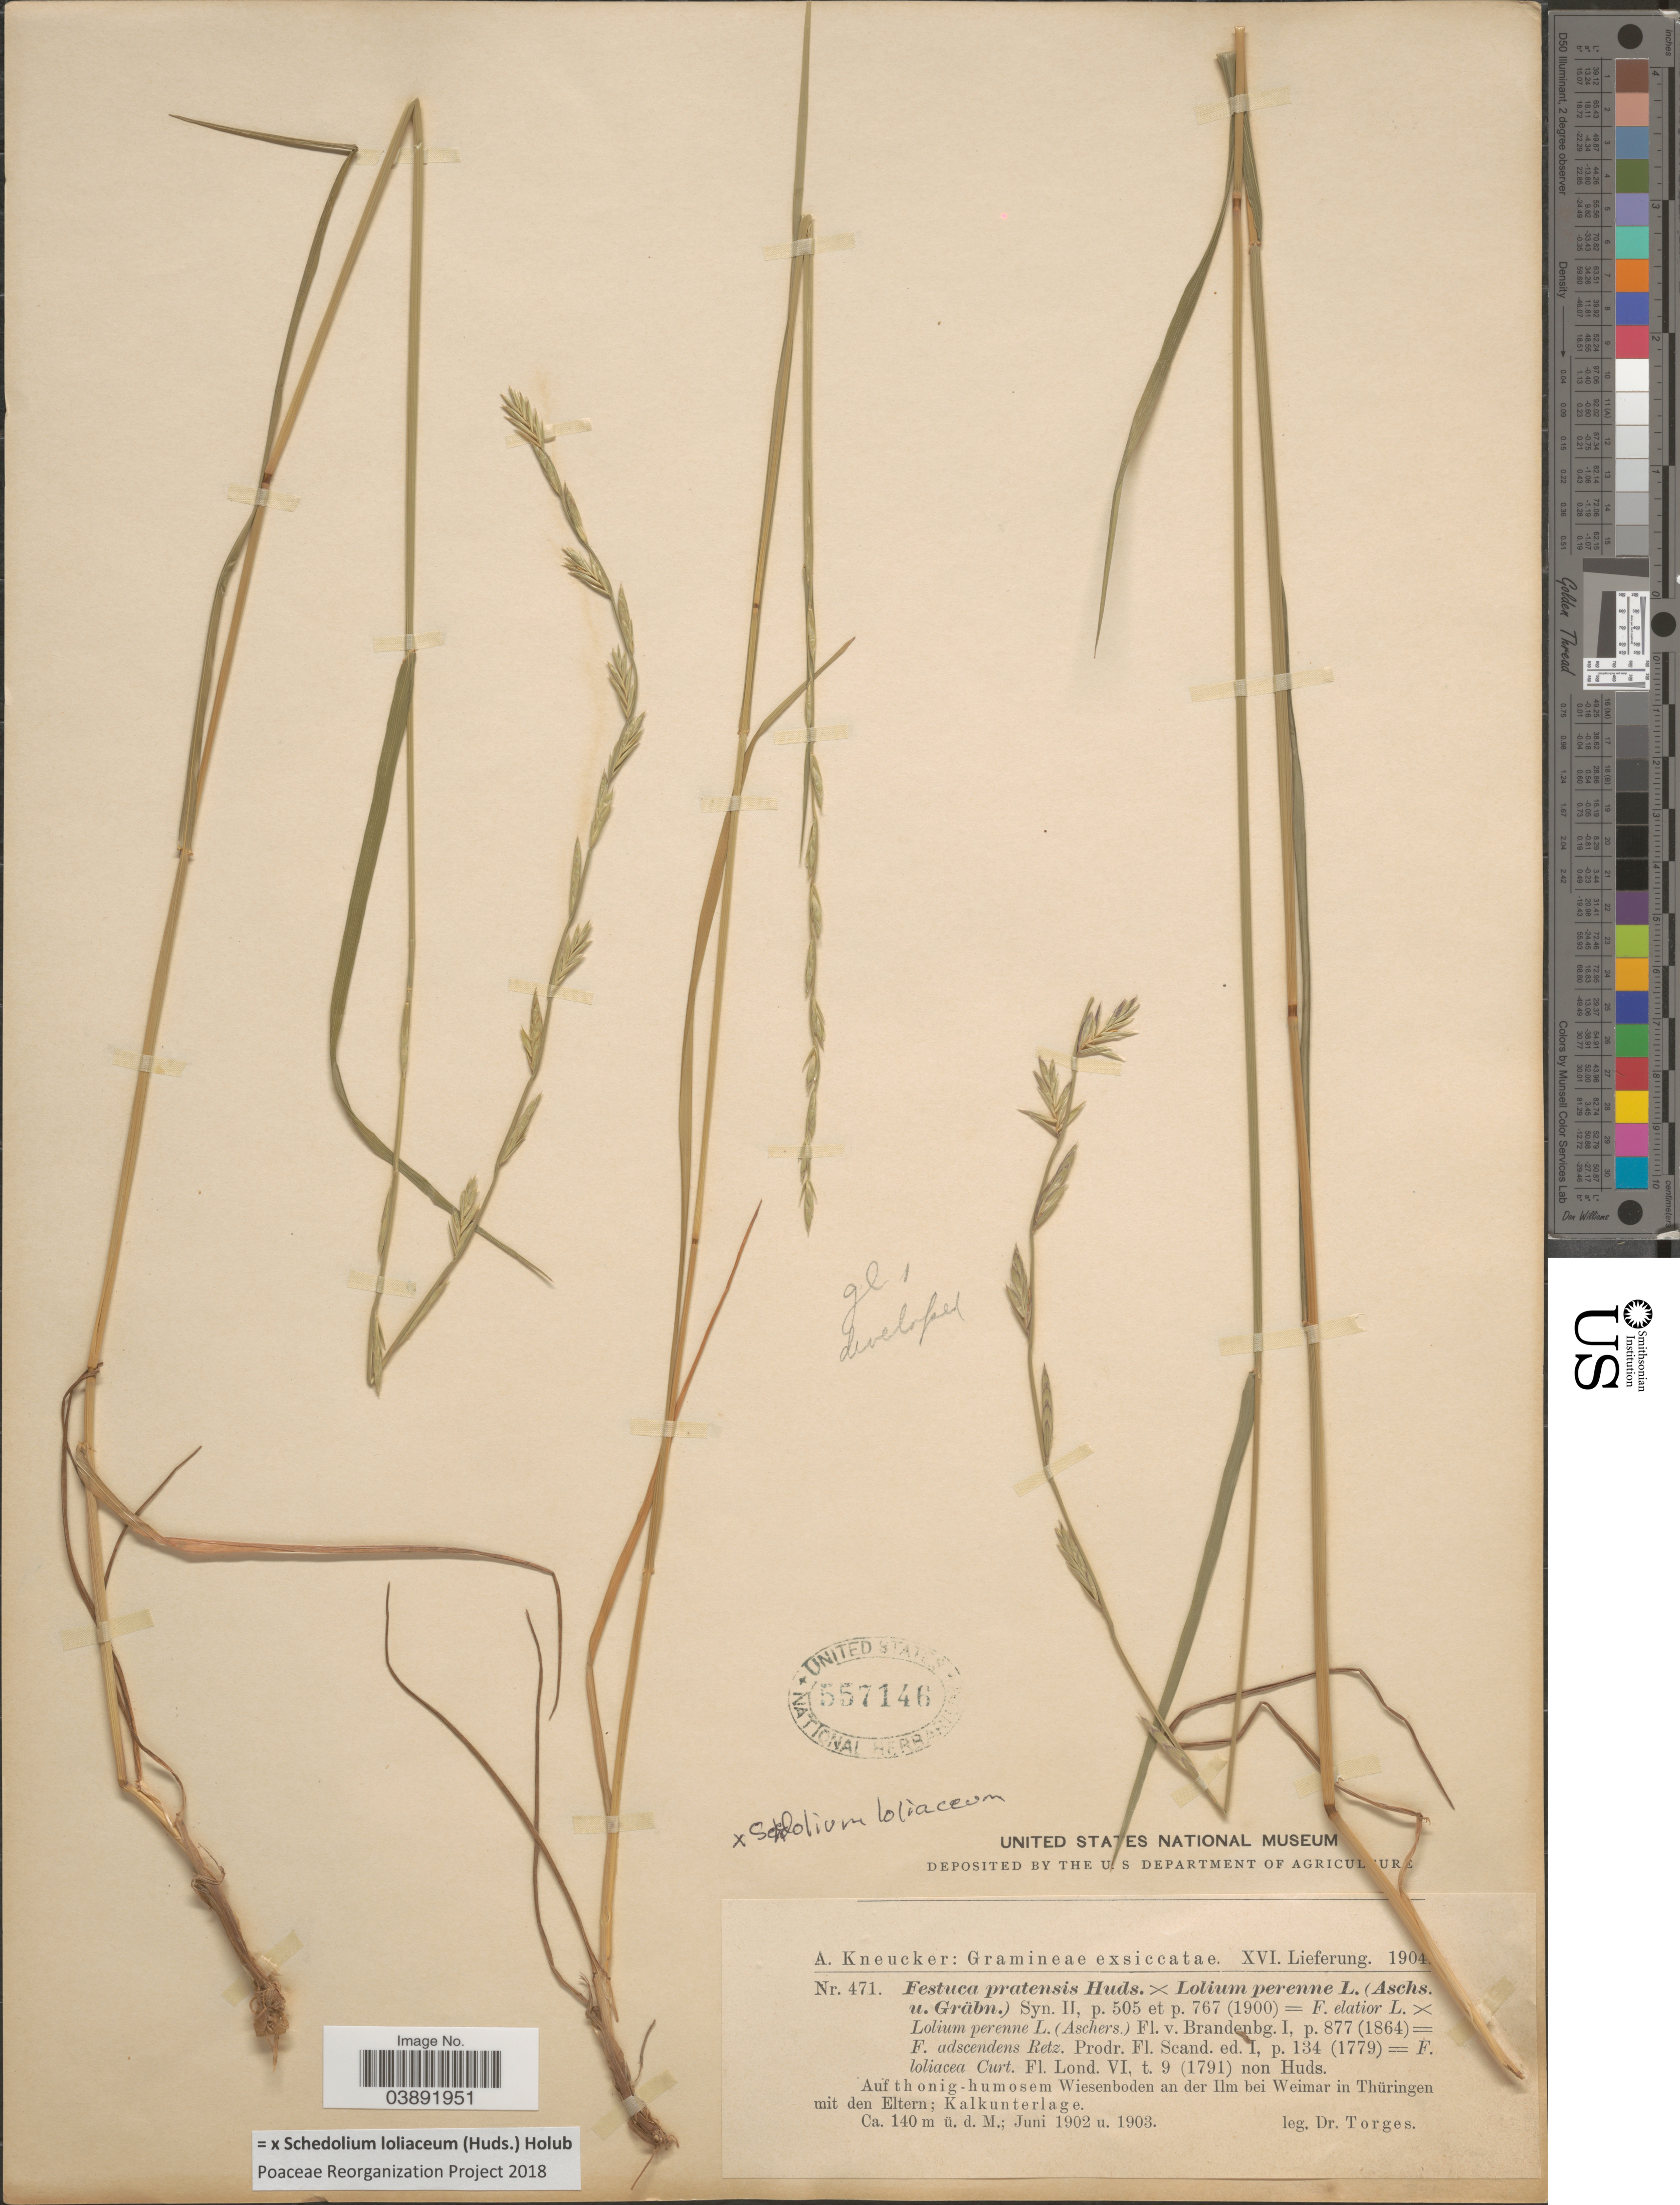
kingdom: Plantae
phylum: Tracheophyta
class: Liliopsida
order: Poales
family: Poaceae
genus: Schedolium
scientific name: Schedolium loliaceum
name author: (Huds.) Holub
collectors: Torges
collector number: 471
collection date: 1902-06/1903-06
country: Germany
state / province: Thuringia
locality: Auf thonig - humosem Wiesenboden an der Ilm bei Weimar in Thüringen mit den Eltern; Kalkunterlage.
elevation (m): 140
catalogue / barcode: US 557146